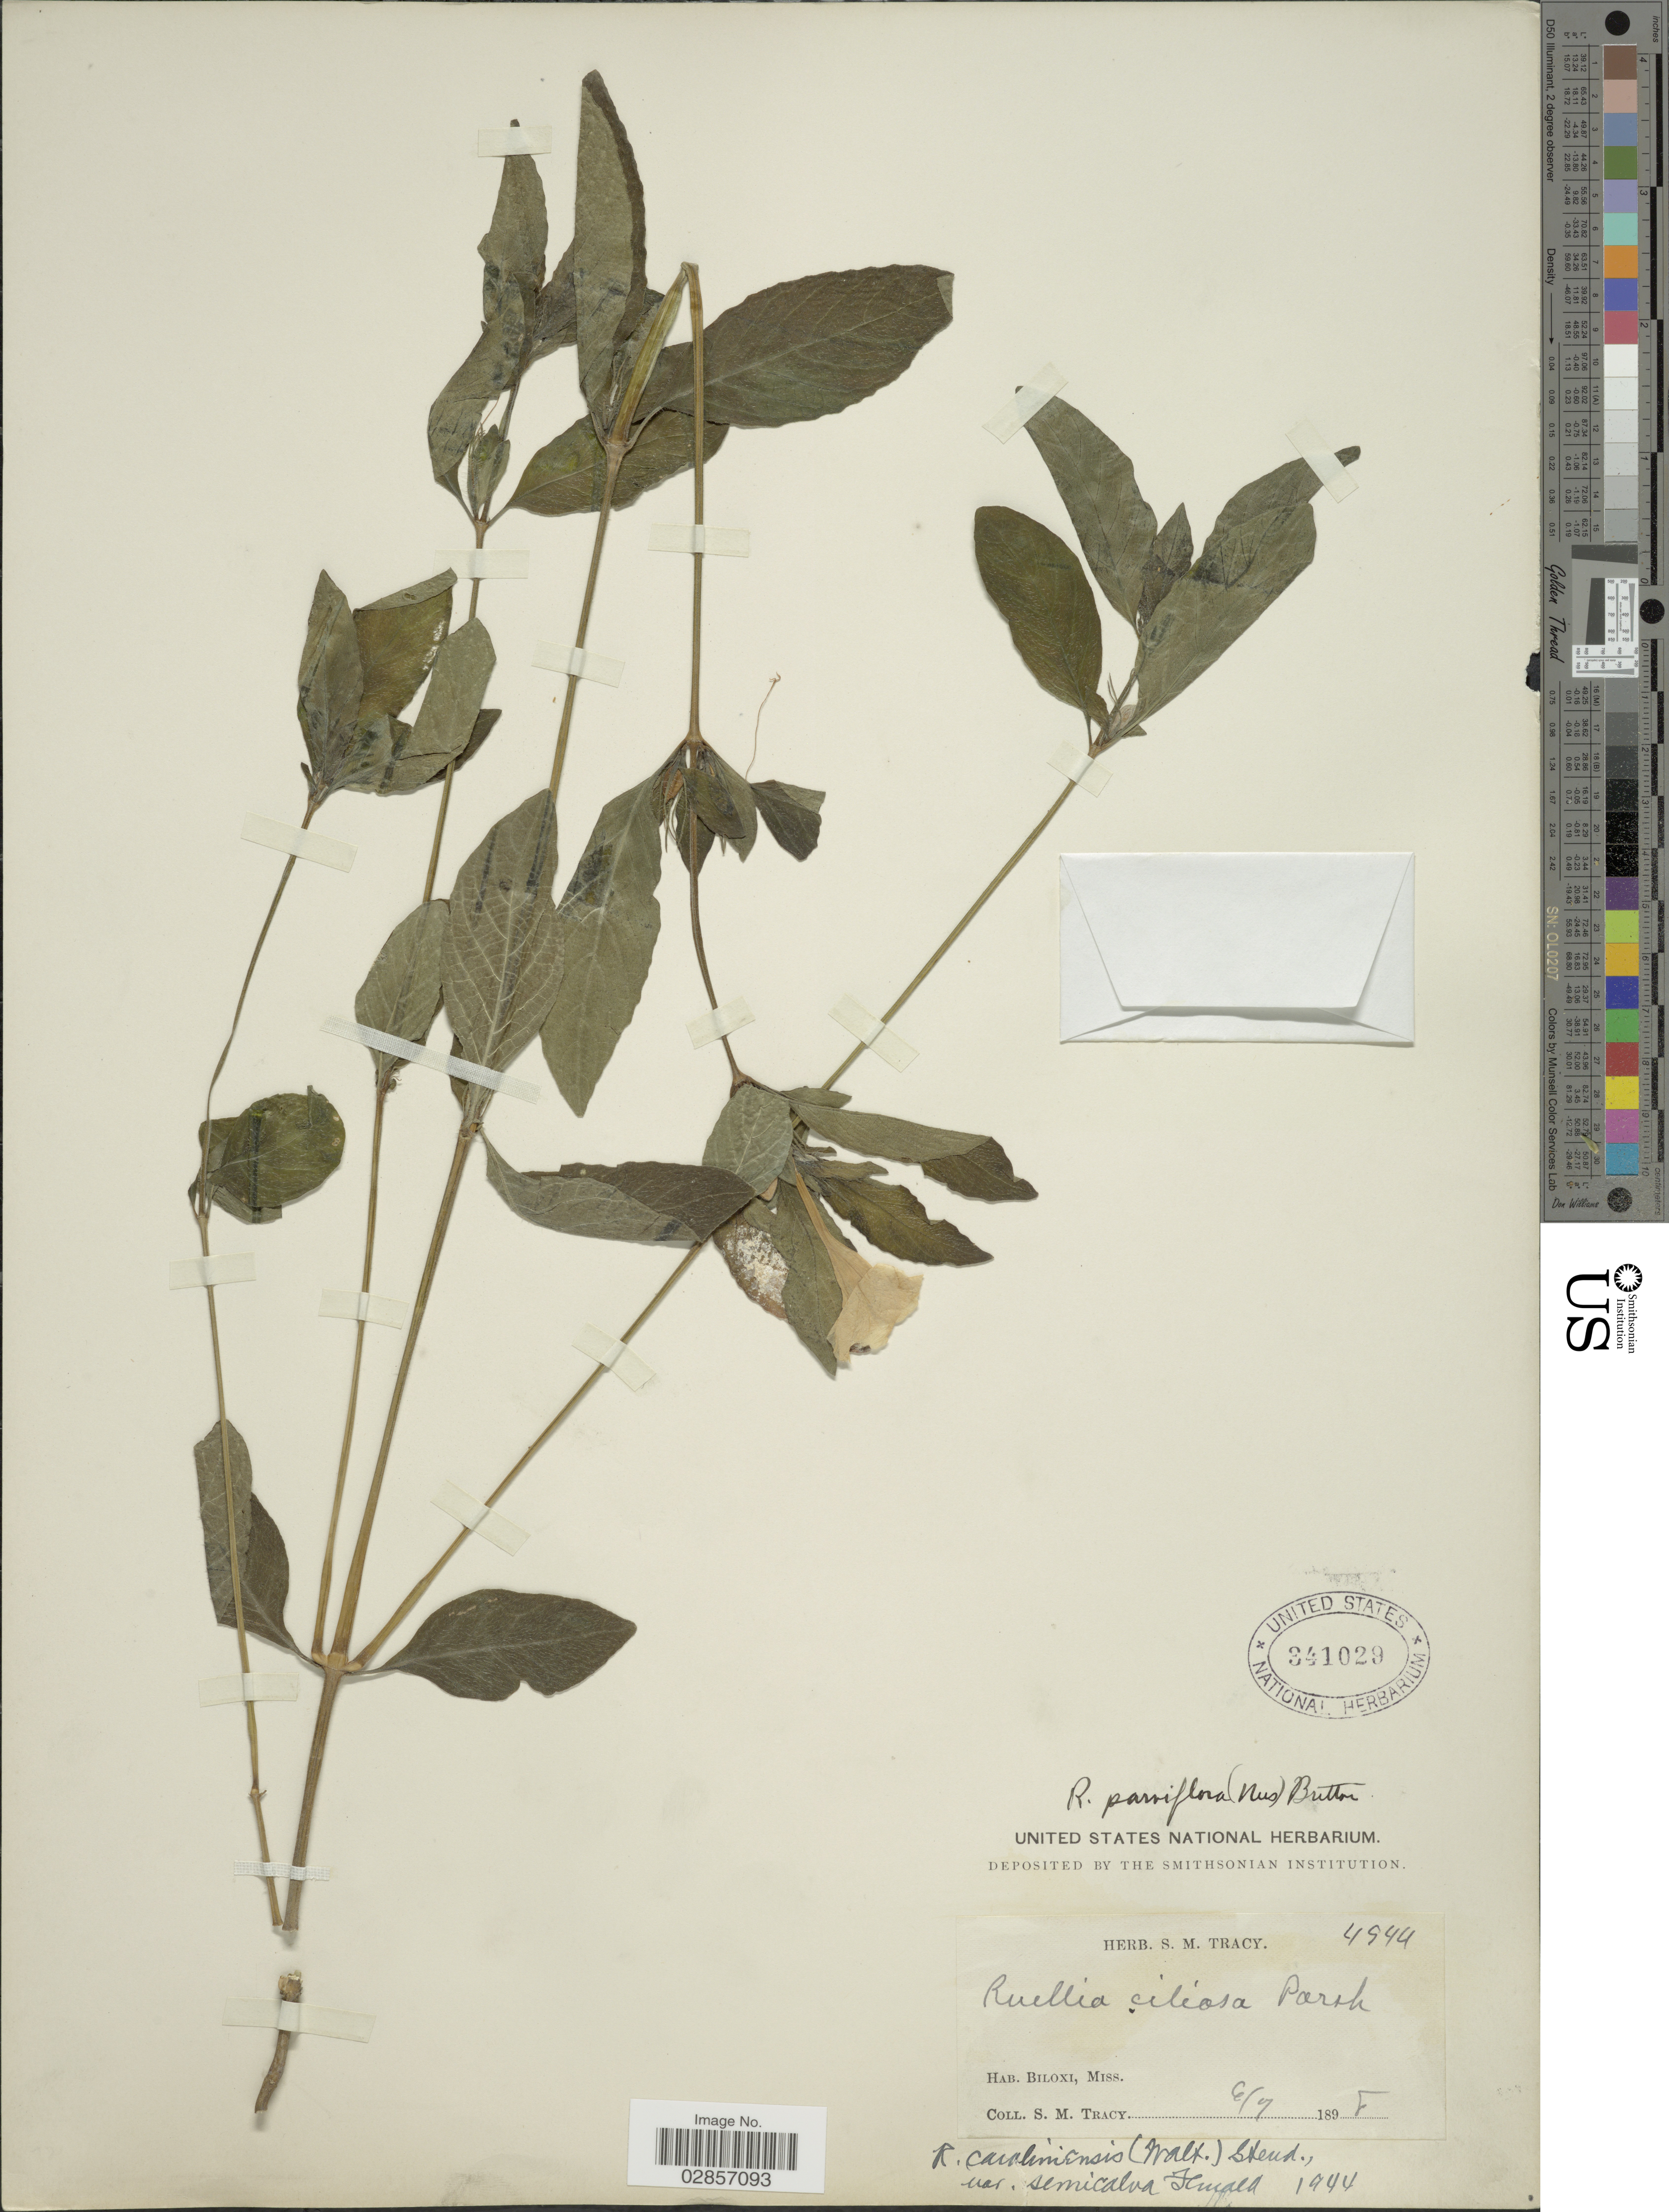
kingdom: Plantae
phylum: Tracheophyta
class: Magnoliopsida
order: Lamiales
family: Acanthaceae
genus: Ruellia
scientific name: Ruellia caroliniensis var. semicalva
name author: Fernald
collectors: S. M. Tracy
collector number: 4944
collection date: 1898-06-07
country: United States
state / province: Mississippi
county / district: Harrison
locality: Biloxi, Miss.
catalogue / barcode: US 341029